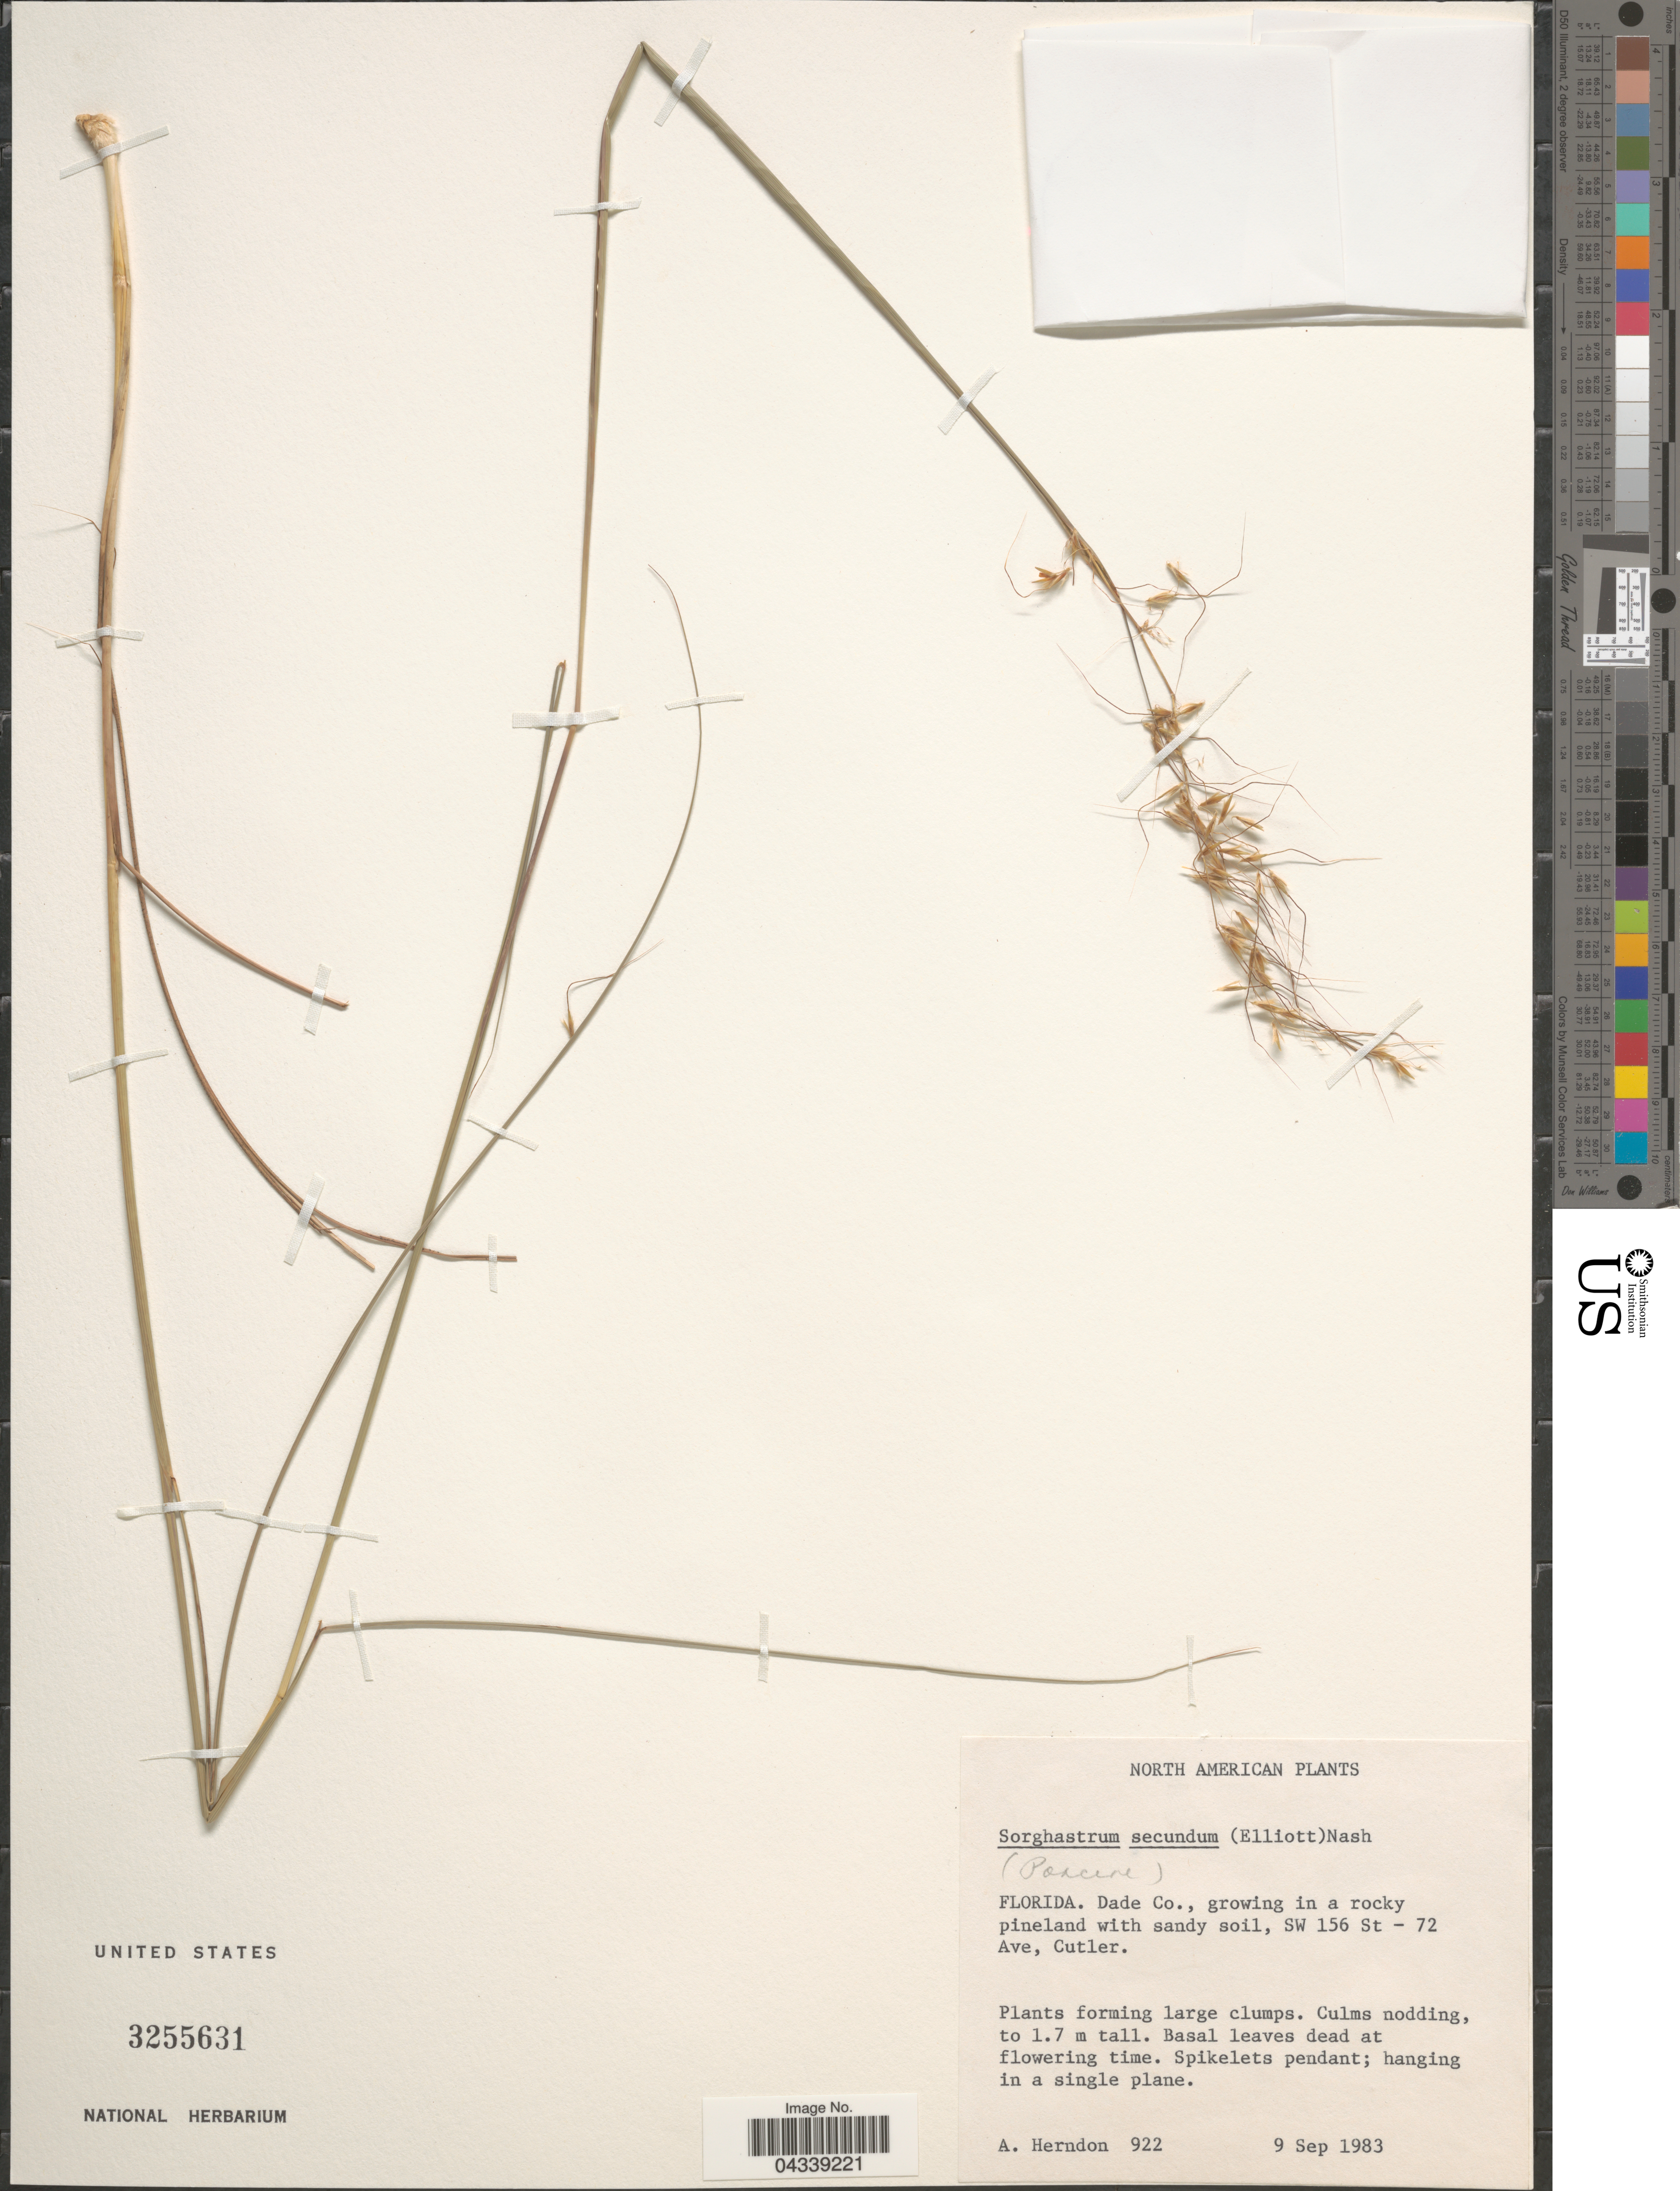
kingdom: Plantae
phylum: Tracheophyta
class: Liliopsida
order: Poales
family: Poaceae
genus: Sorghastrum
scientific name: Sorghastrum secundum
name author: (Elliott) Nash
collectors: A. Herndon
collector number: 922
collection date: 1983-09-09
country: United States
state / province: Florida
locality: Dade Co., growing in a rocky pineland with sandy soil, SW 156 St - 72 Ave, Cutler.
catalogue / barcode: US 3255631